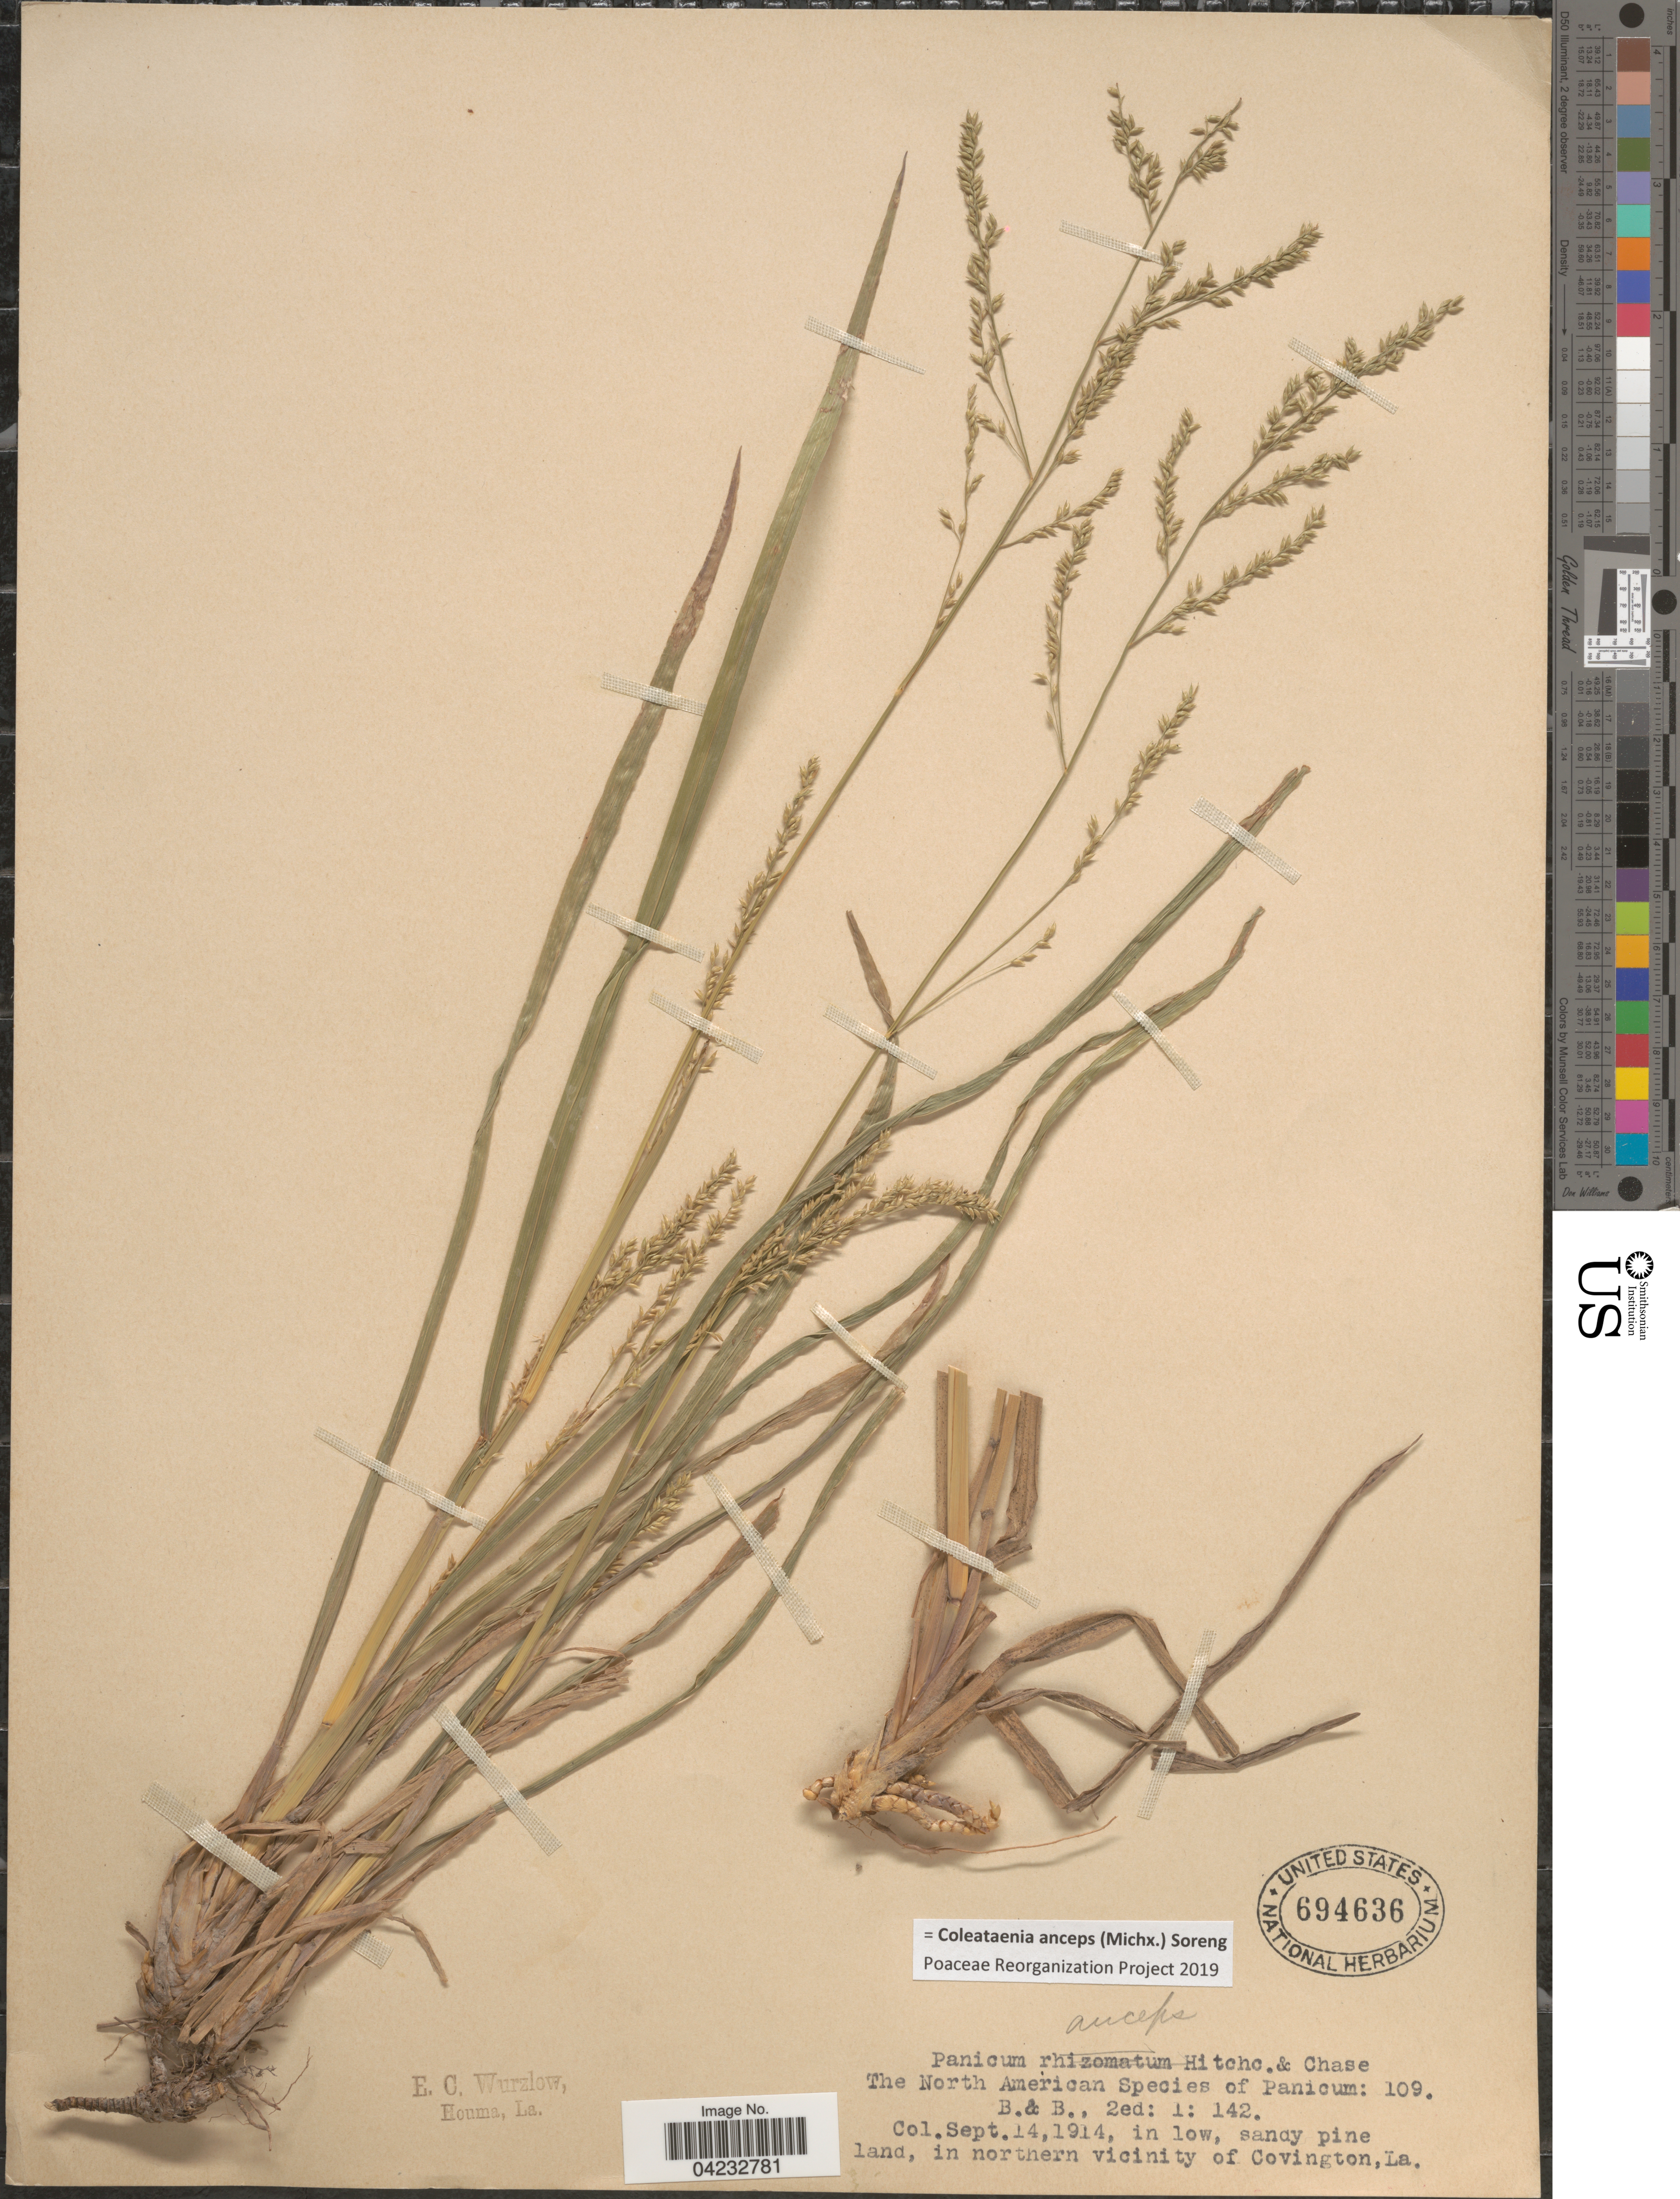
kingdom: Plantae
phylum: Tracheophyta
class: Liliopsida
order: Poales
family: Poaceae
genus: Coleataenia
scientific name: Coleataenia anceps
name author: (Michx.) Soreng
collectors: E. Wurzlow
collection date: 1914-09-14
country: United States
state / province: Louisiana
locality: In northern vicinity of Covington.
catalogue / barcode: US 694636